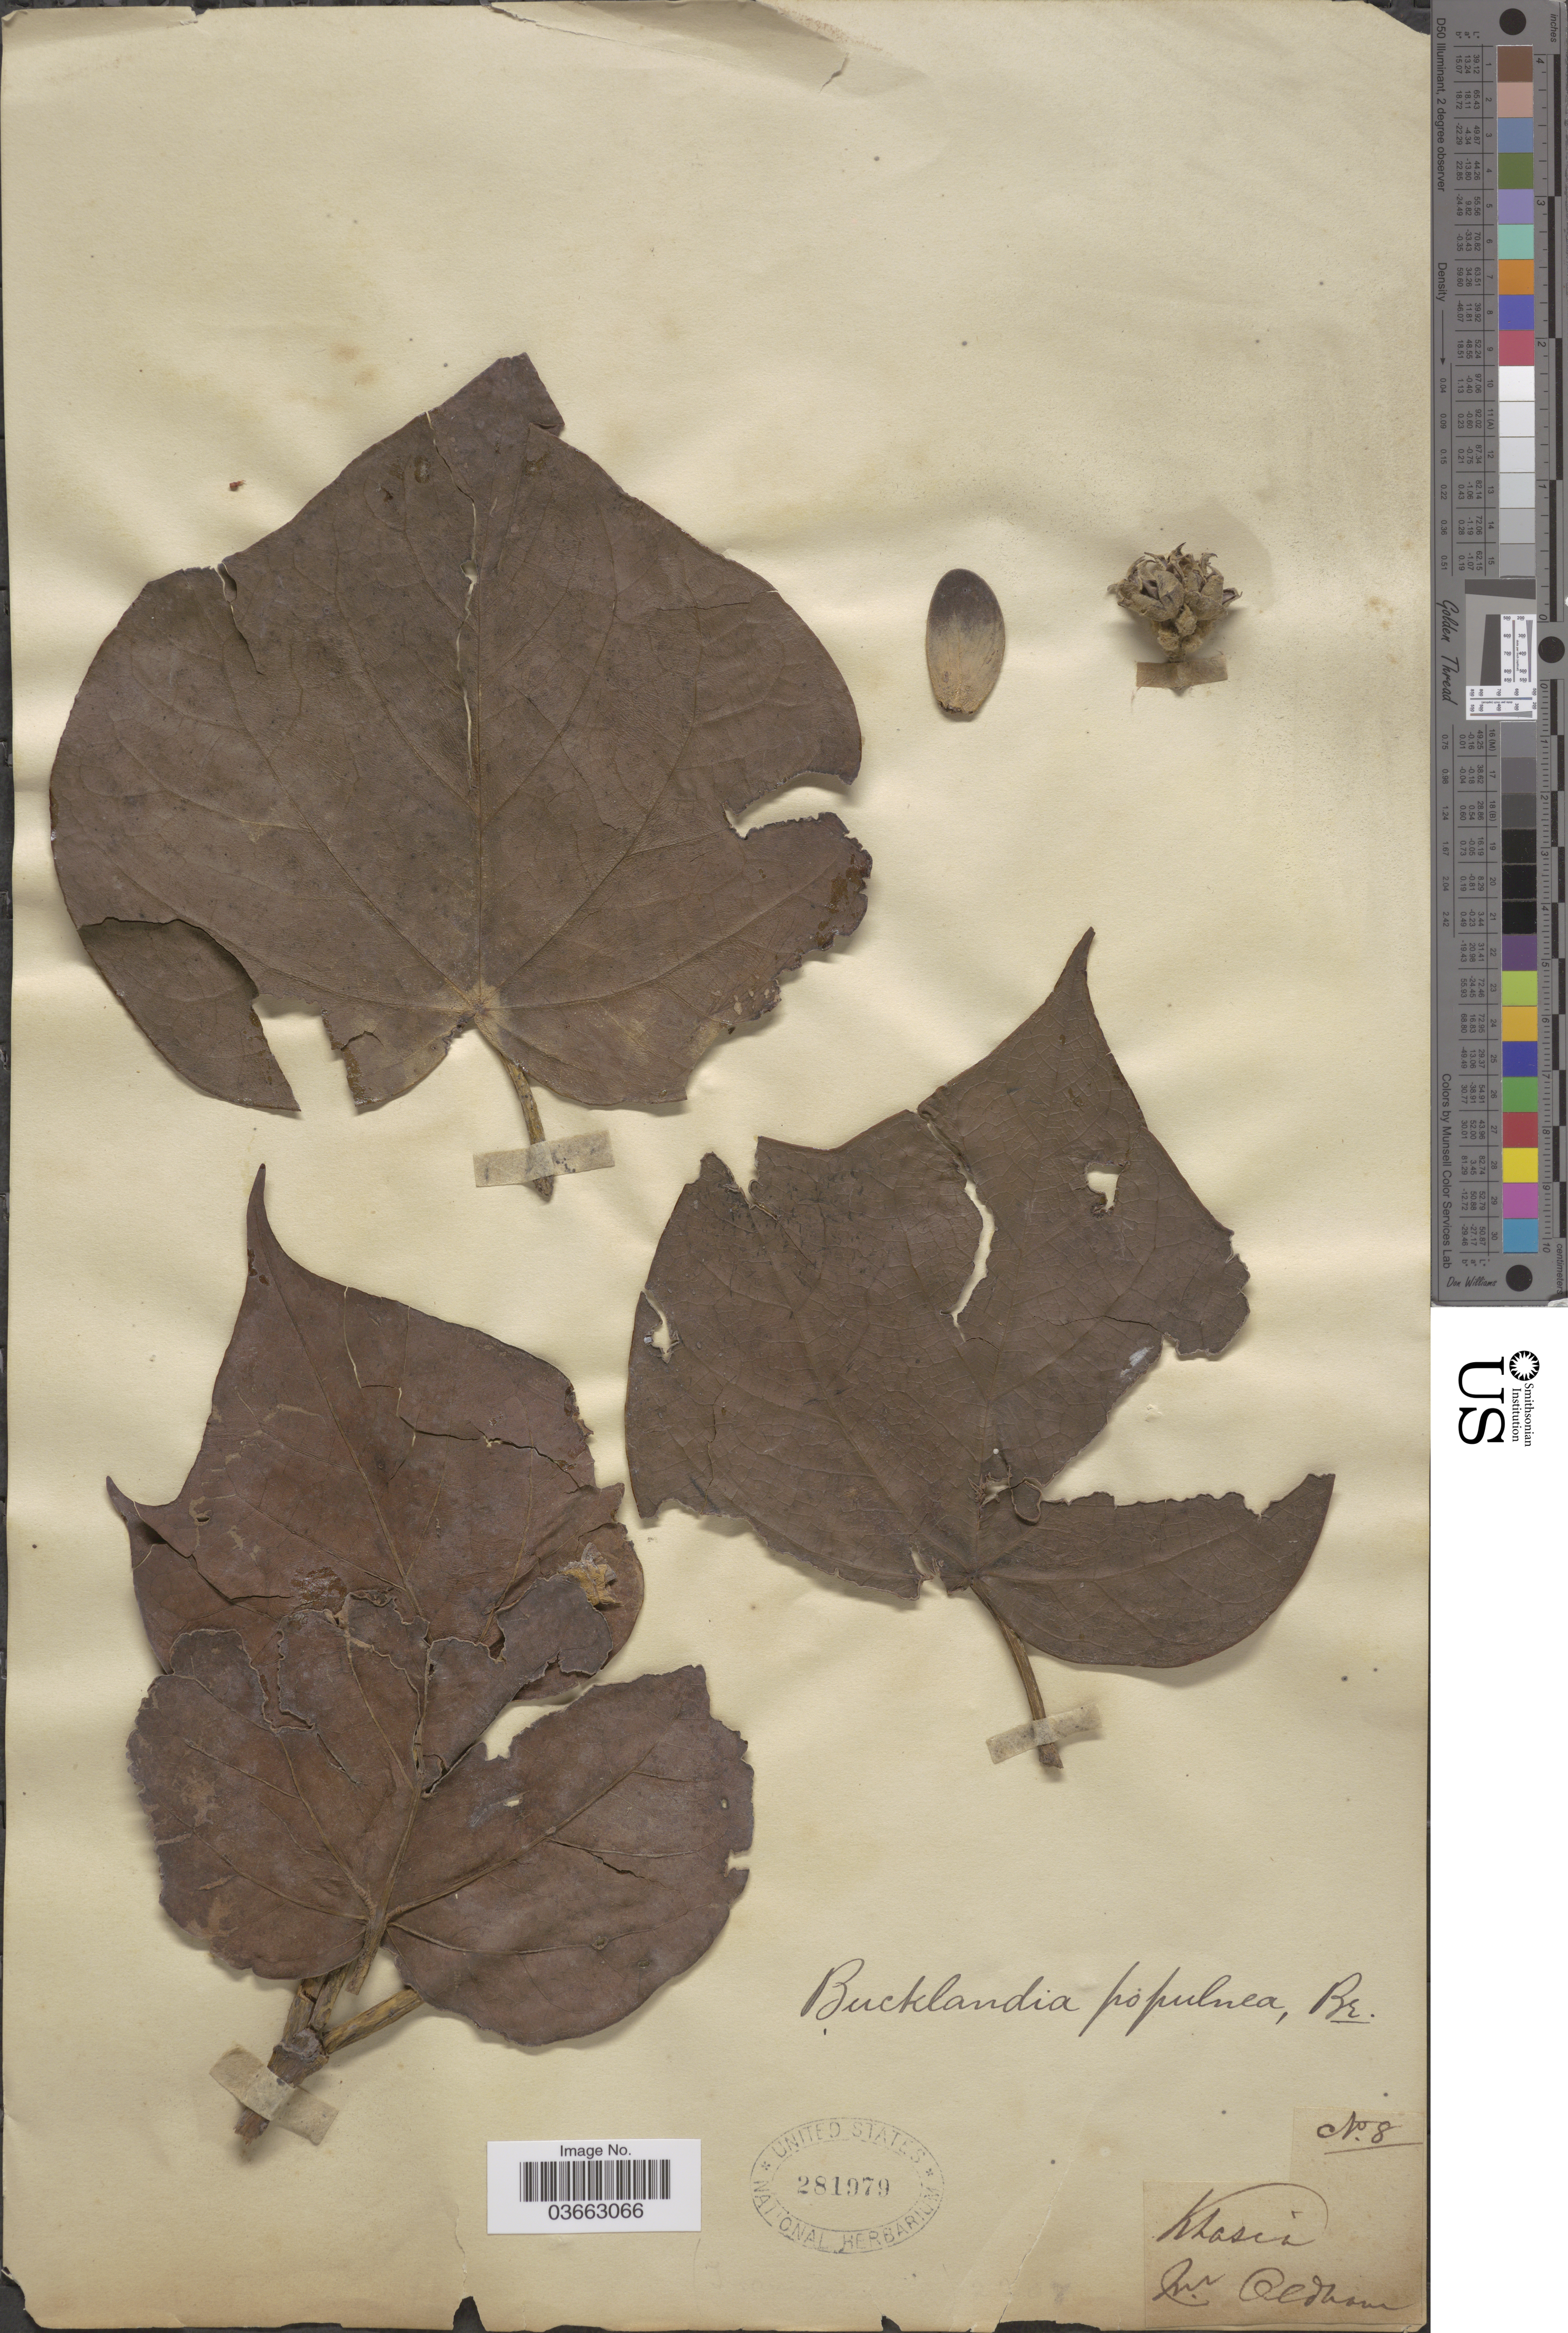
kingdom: Plantae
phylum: Tracheophyta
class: Magnoliopsida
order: Saxifragales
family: Hamamelidaceae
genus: Exbucklandia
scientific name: Exbucklandia populnea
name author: (R. Br. ex Griff.) R.W. Br.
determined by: Strong, Mark T., (BOT), Smithsonian Institution - National Museum of Natural History (UNITED STATES)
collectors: Oldham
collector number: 8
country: India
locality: Khasia.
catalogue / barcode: US 281979